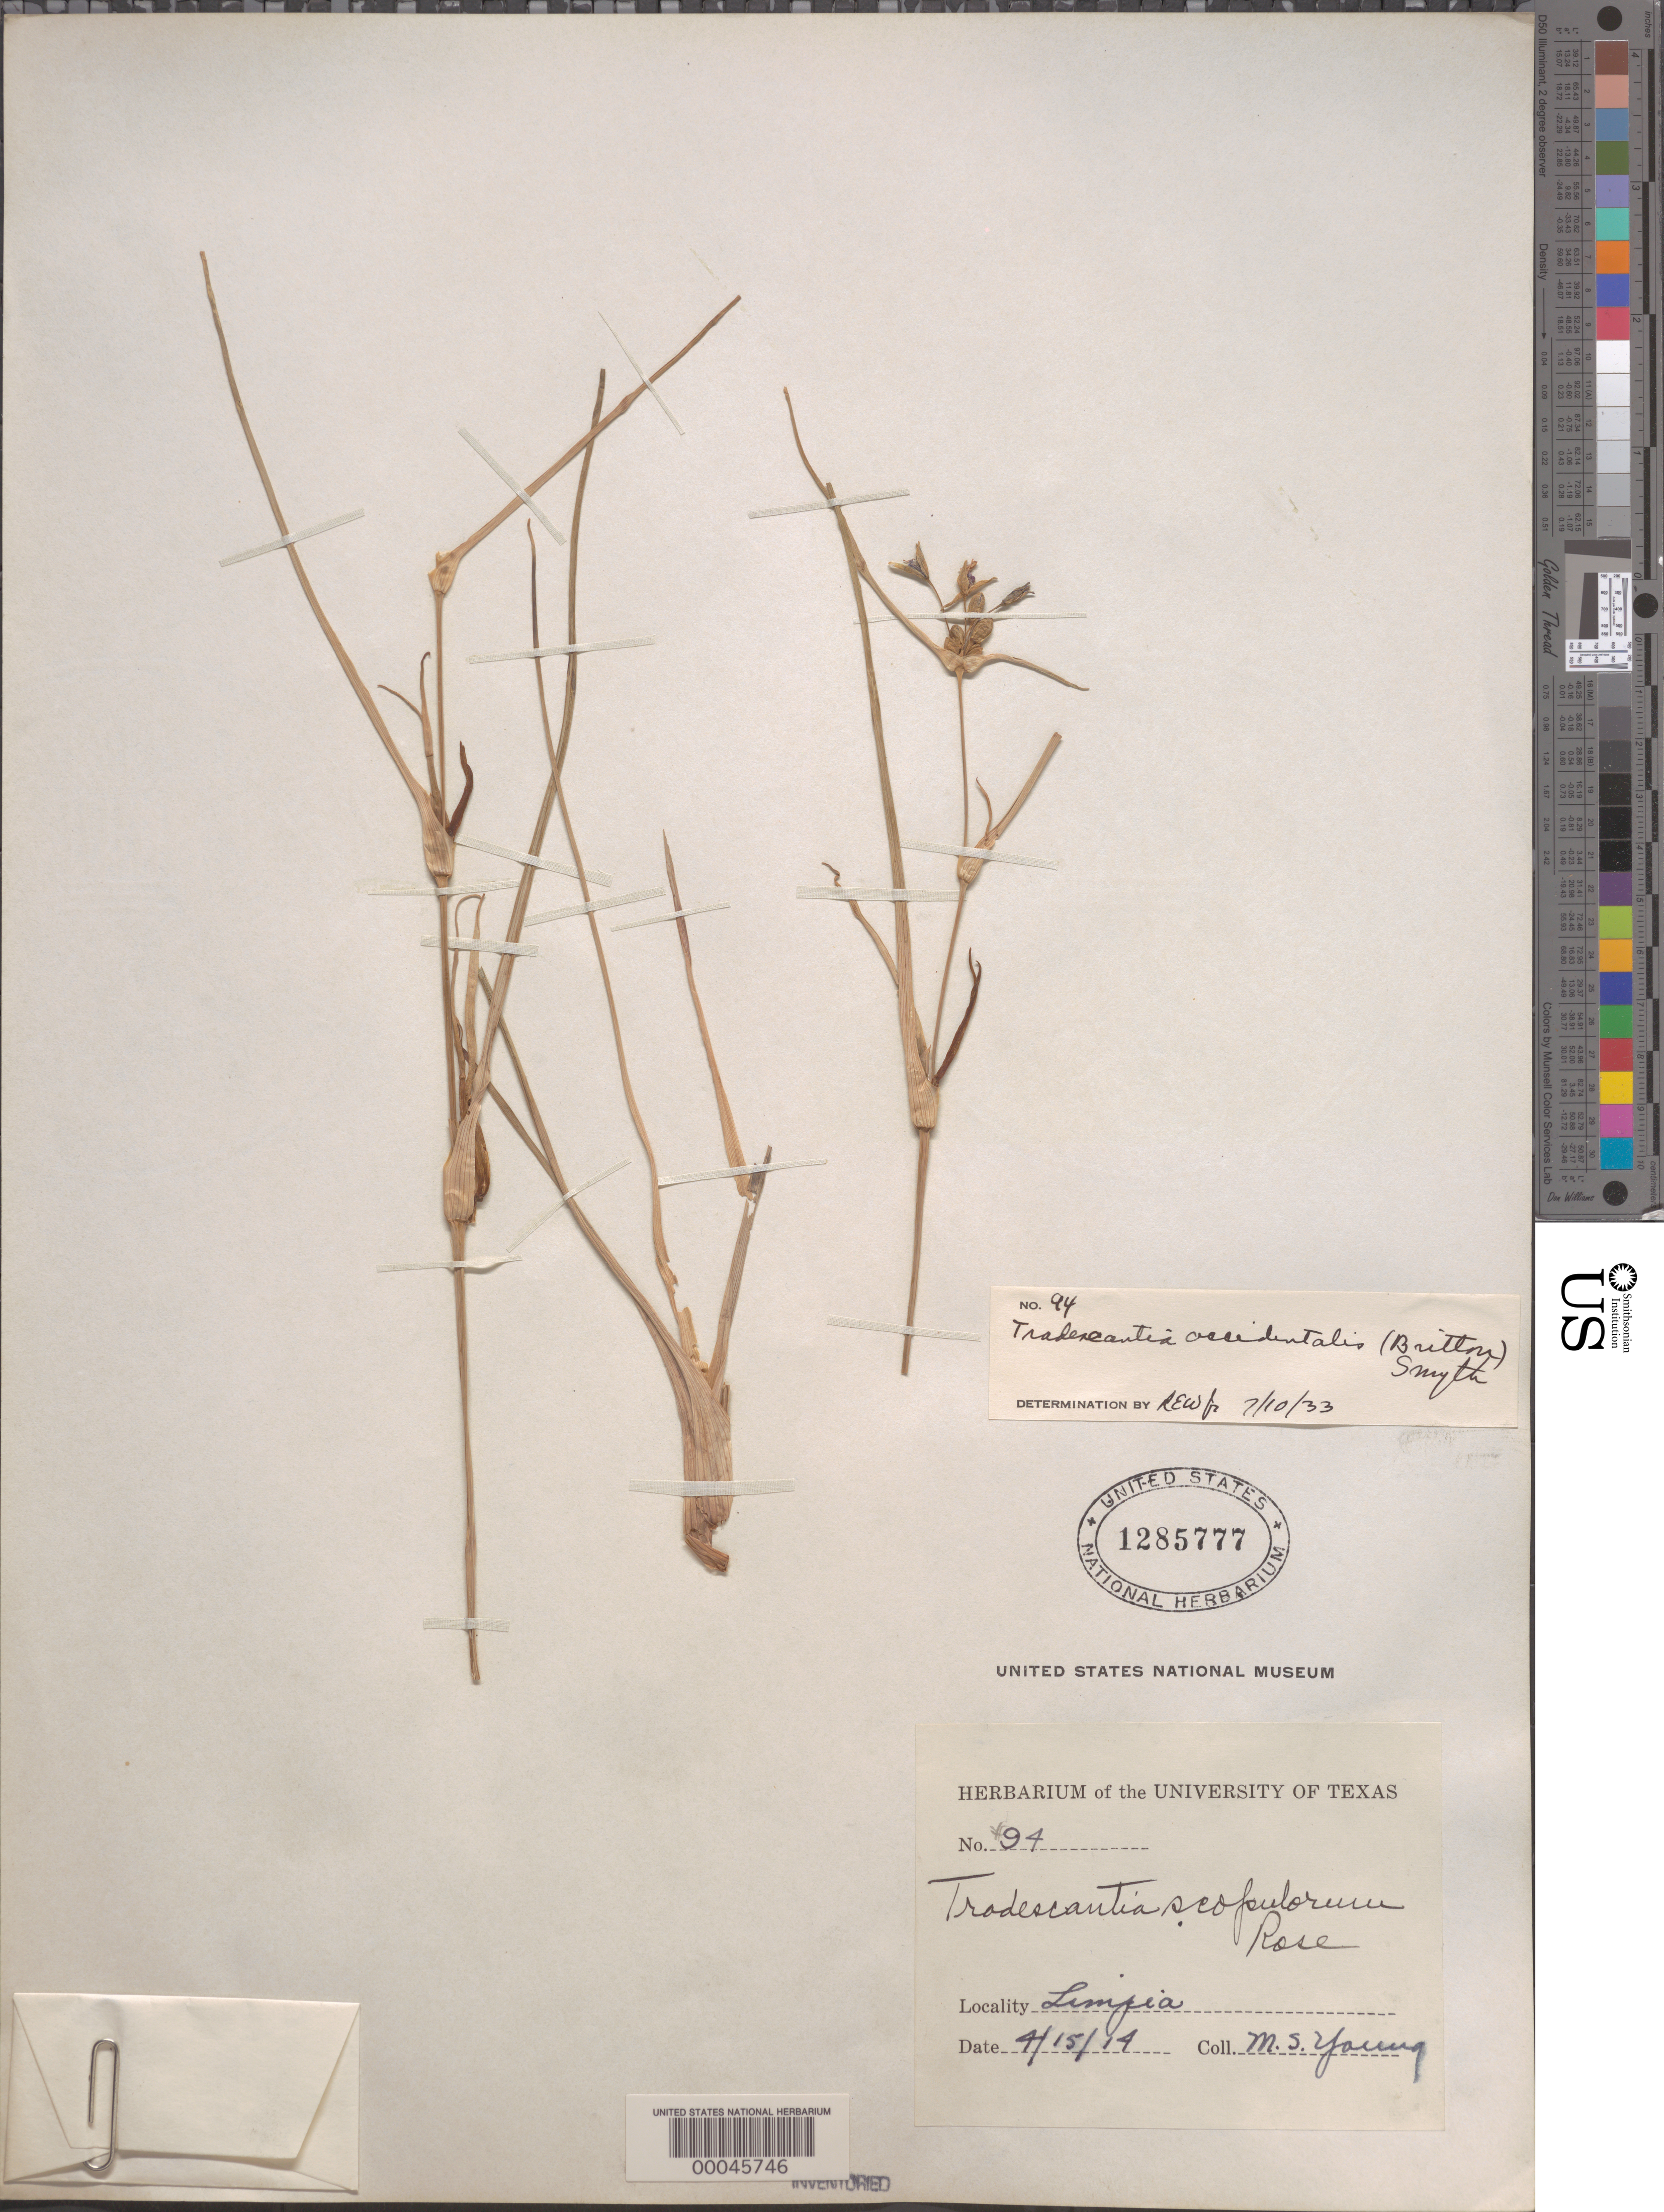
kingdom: Plantae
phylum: Tracheophyta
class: Liliopsida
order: Commelinales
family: Commelinaceae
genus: Tradescantia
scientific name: Tradescantia occidentalis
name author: (Britton) Smyth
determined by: Woodward, R. E.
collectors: M. Young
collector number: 94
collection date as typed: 15 Apr 1914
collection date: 1914-04-15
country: United States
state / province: Texas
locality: Limpia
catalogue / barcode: US 1285777